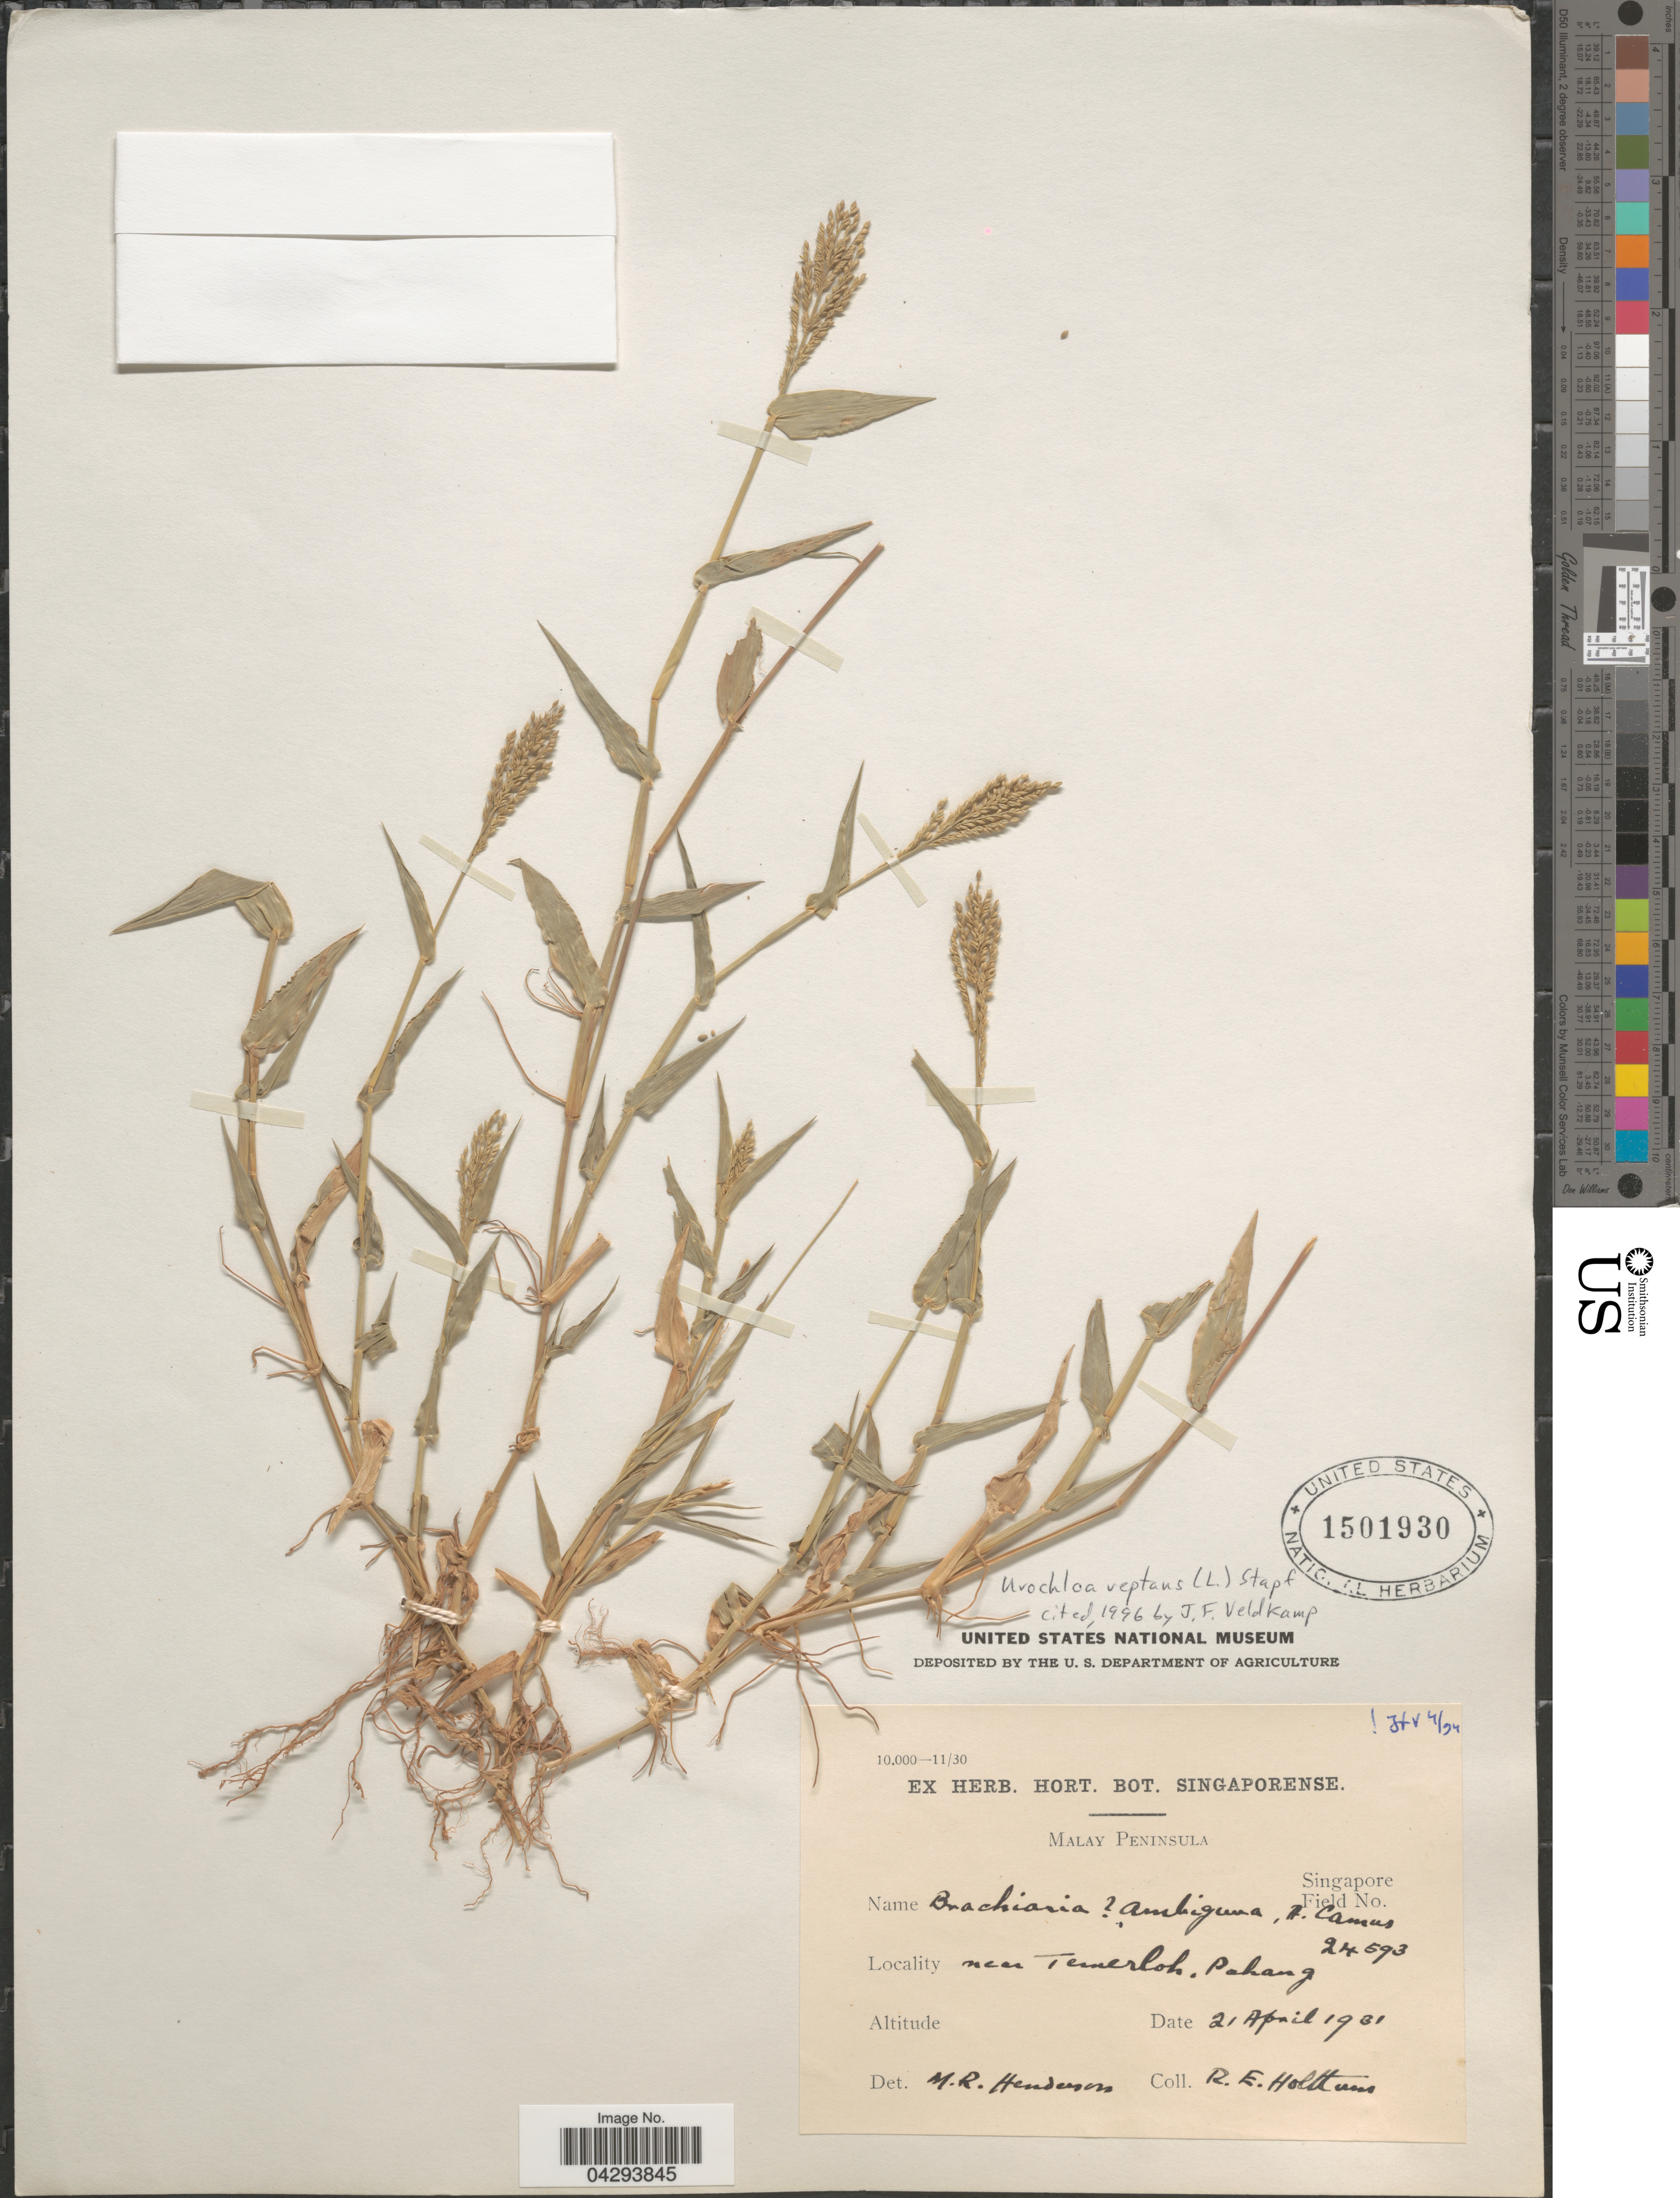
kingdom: Plantae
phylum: Tracheophyta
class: Liliopsida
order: Poales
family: Poaceae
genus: Urochloa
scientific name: Urochloa reptans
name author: (L.) Stapf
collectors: R. E. Holttum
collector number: Singapore Field 24593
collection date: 1931-04-21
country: Malaysia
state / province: Pahang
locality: Malay Peninsula. Near Temerloh.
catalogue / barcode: US 1501930